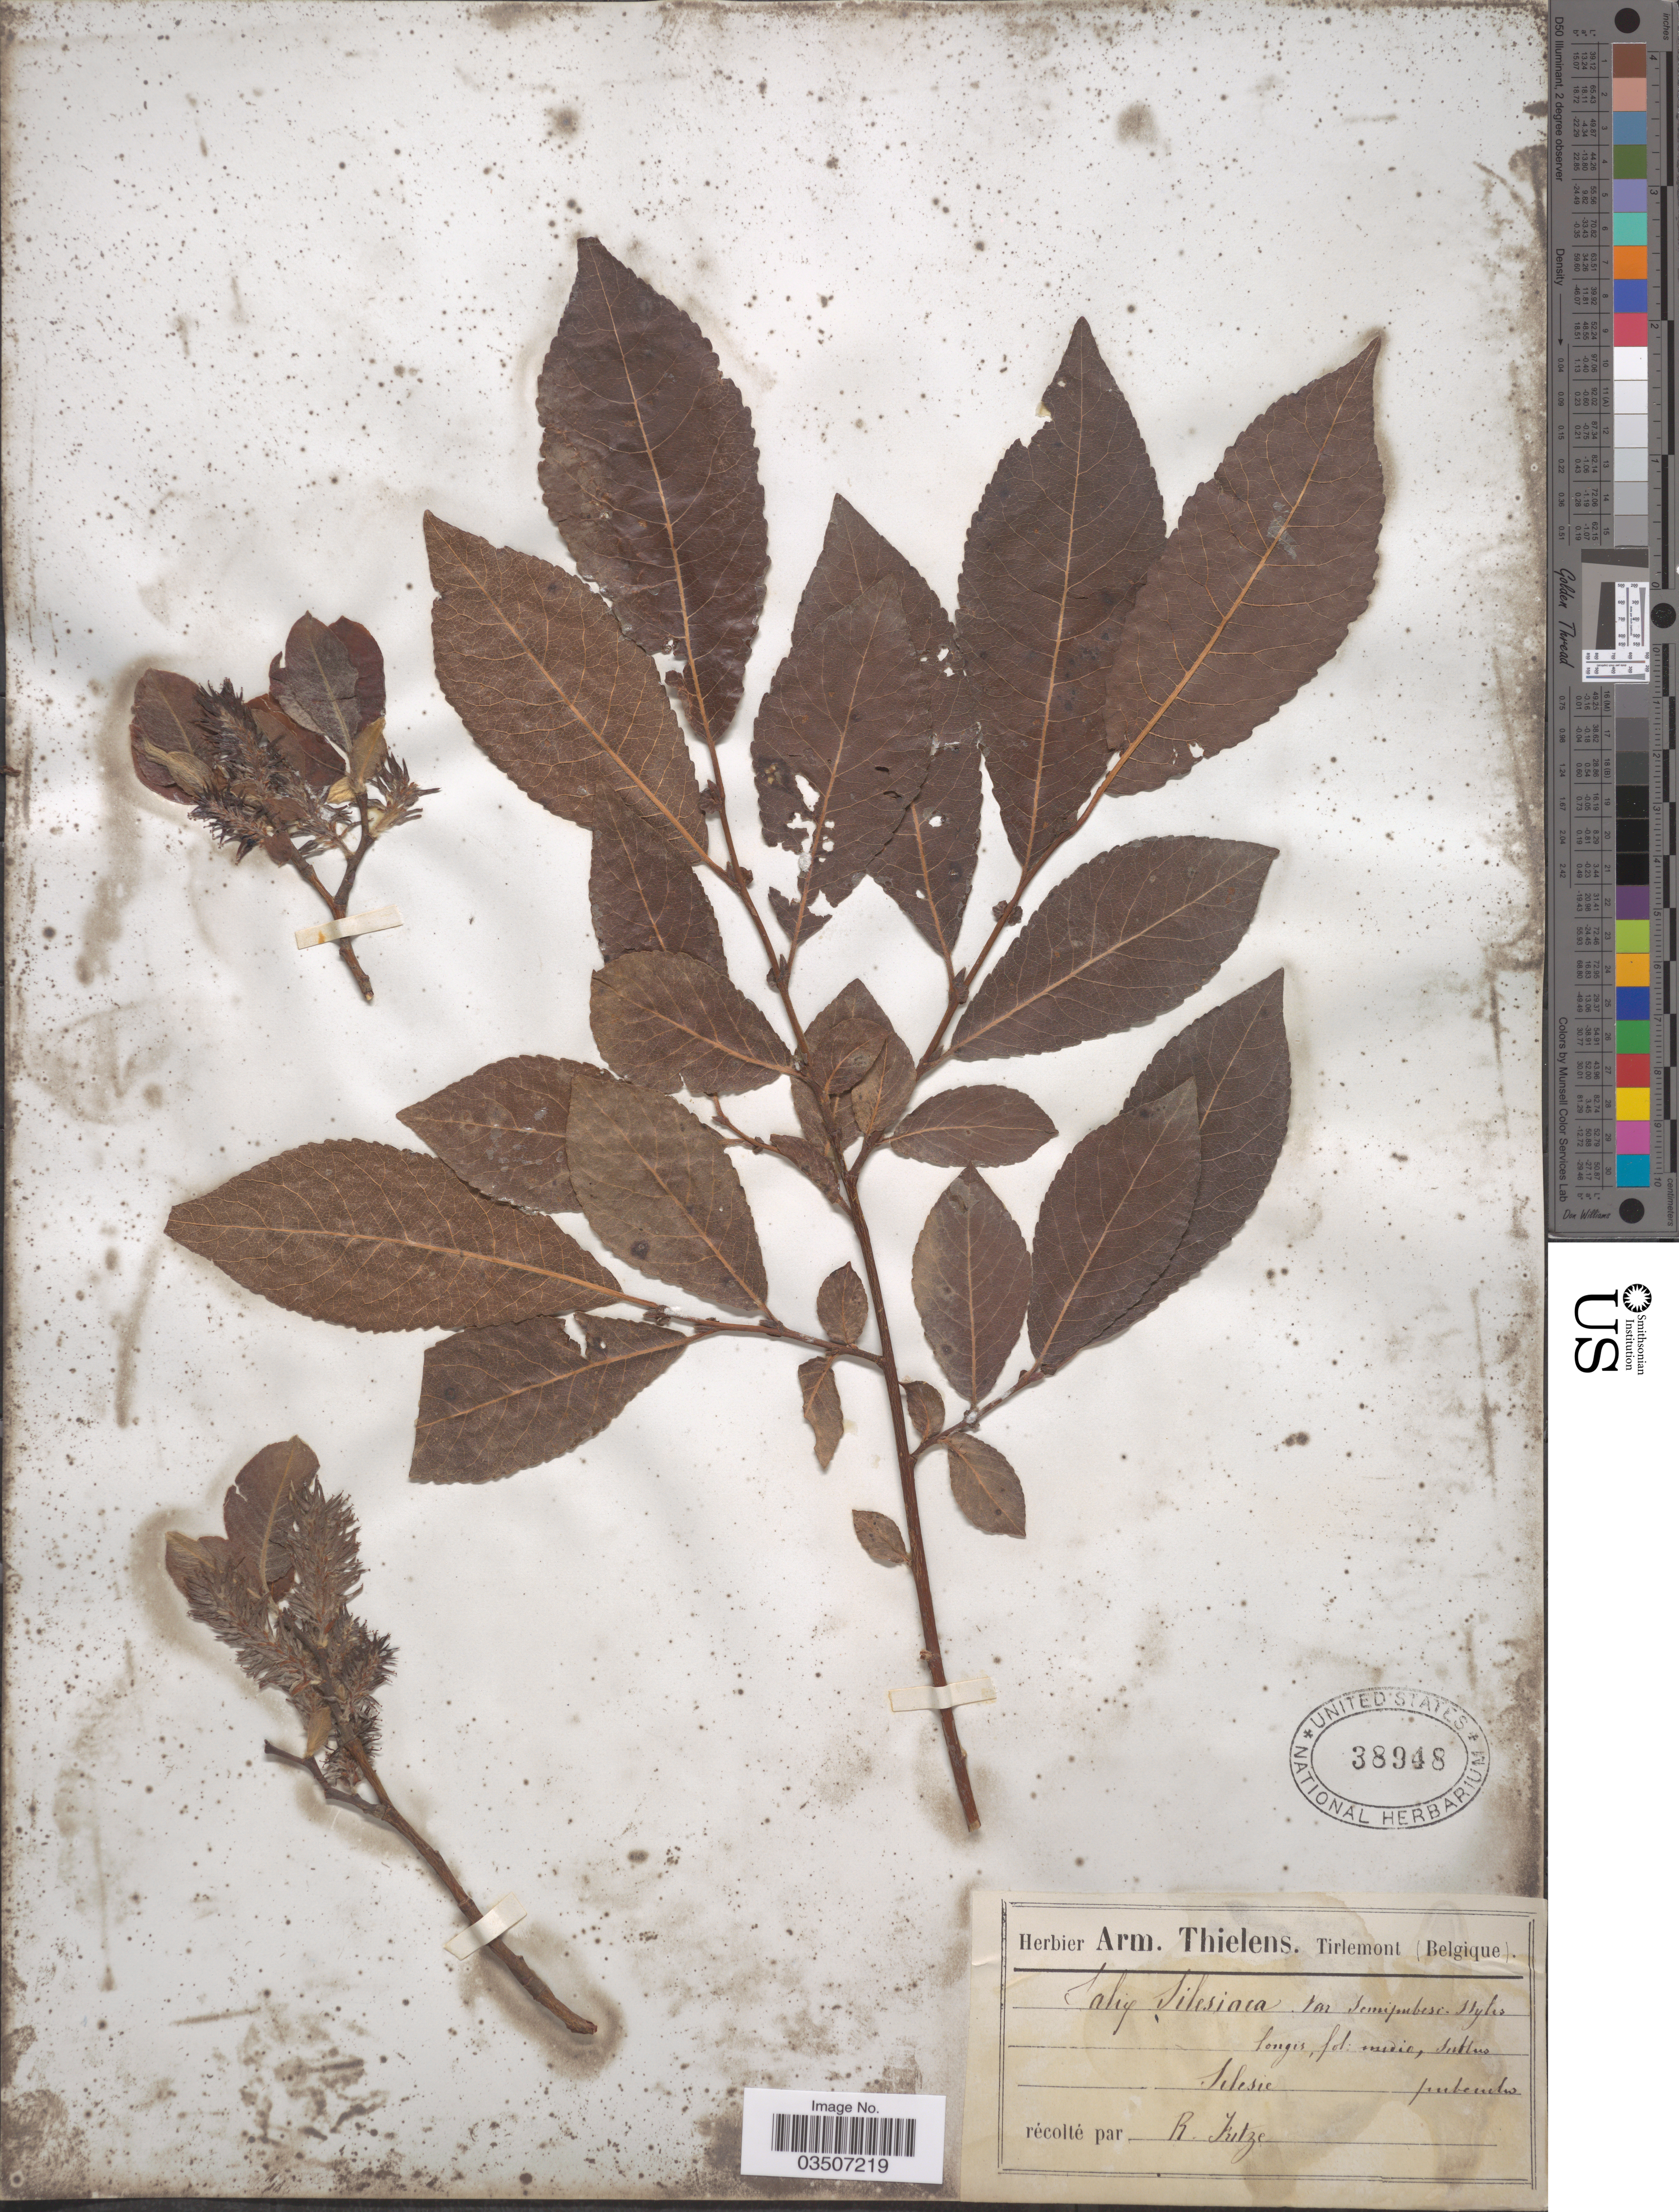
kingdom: Plantae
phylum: Tracheophyta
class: Magnoliopsida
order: Malpighiales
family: Salicaceae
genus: Salix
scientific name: Salix silesiaca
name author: Willd.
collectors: R. Fritze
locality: Silesie.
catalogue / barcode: US 38948